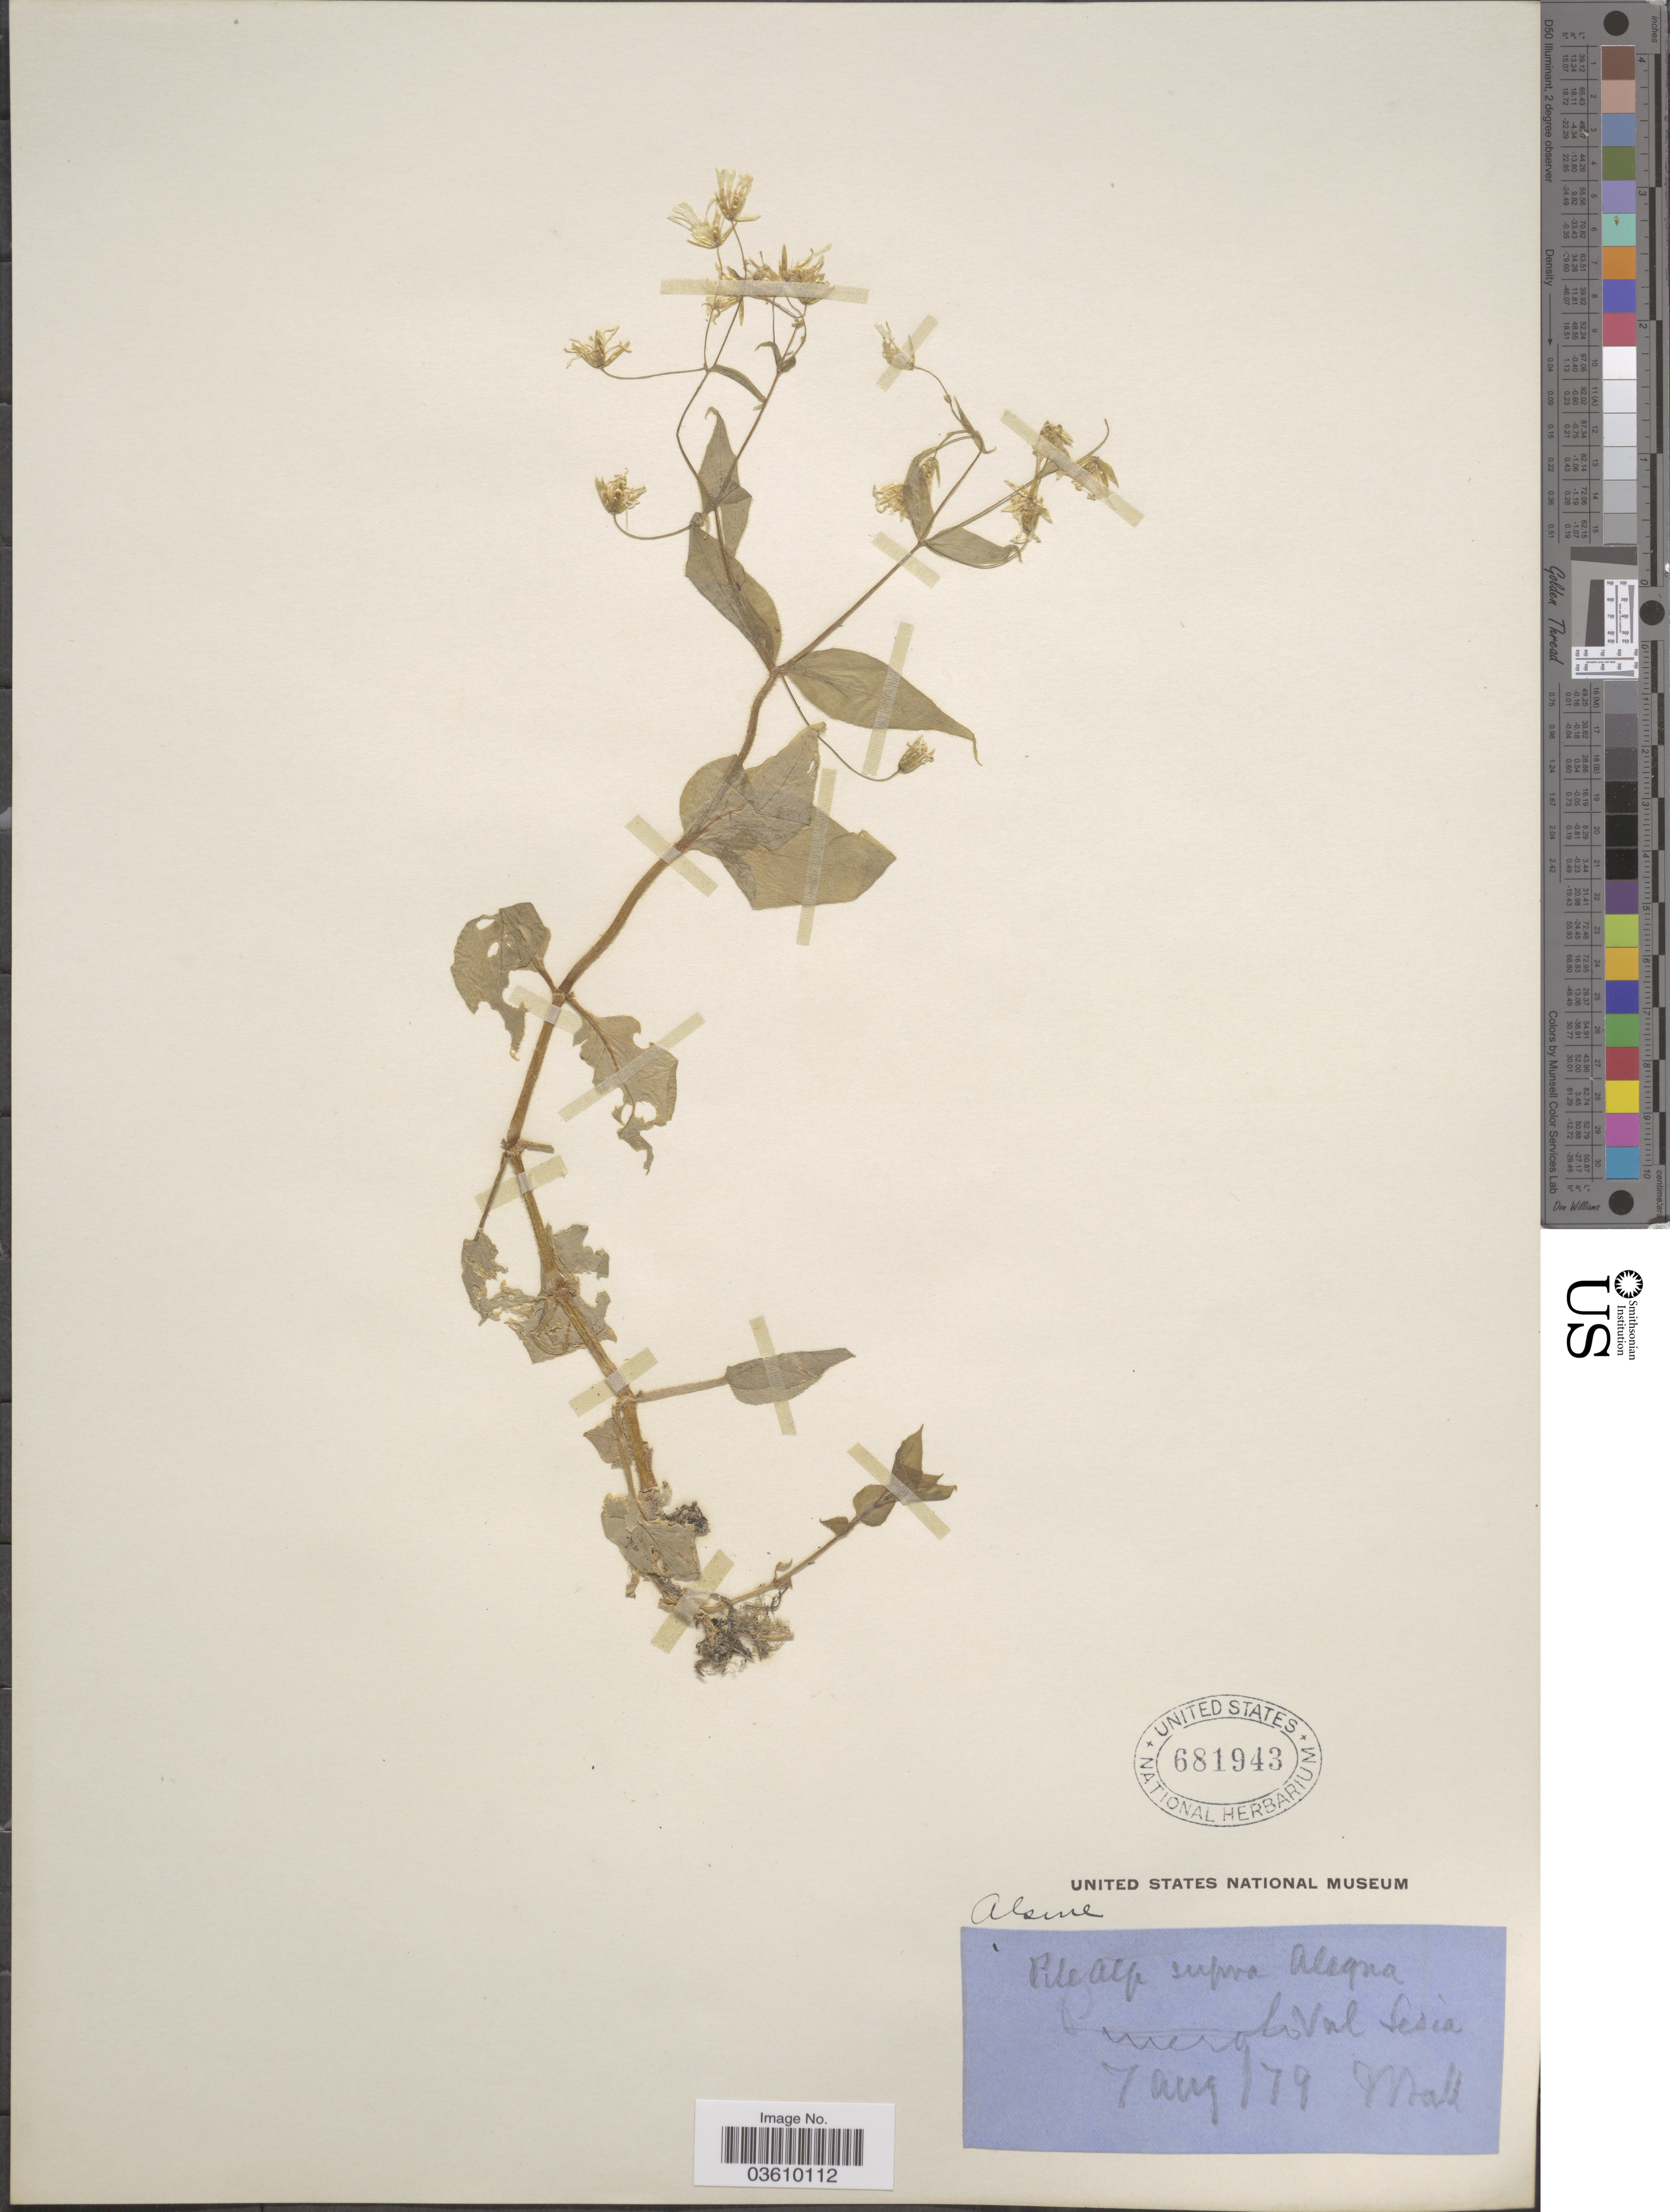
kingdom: Plantae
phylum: Tracheophyta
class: Magnoliopsida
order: Caryophyllales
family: Caryophyllaceae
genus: Stellaria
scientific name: Stellaria sp.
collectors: J. Ball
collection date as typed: Transcribed d/m/y: 7/8/79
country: Italy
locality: Pile Alp supra Alagna. Val Sesia.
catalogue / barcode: US 681943